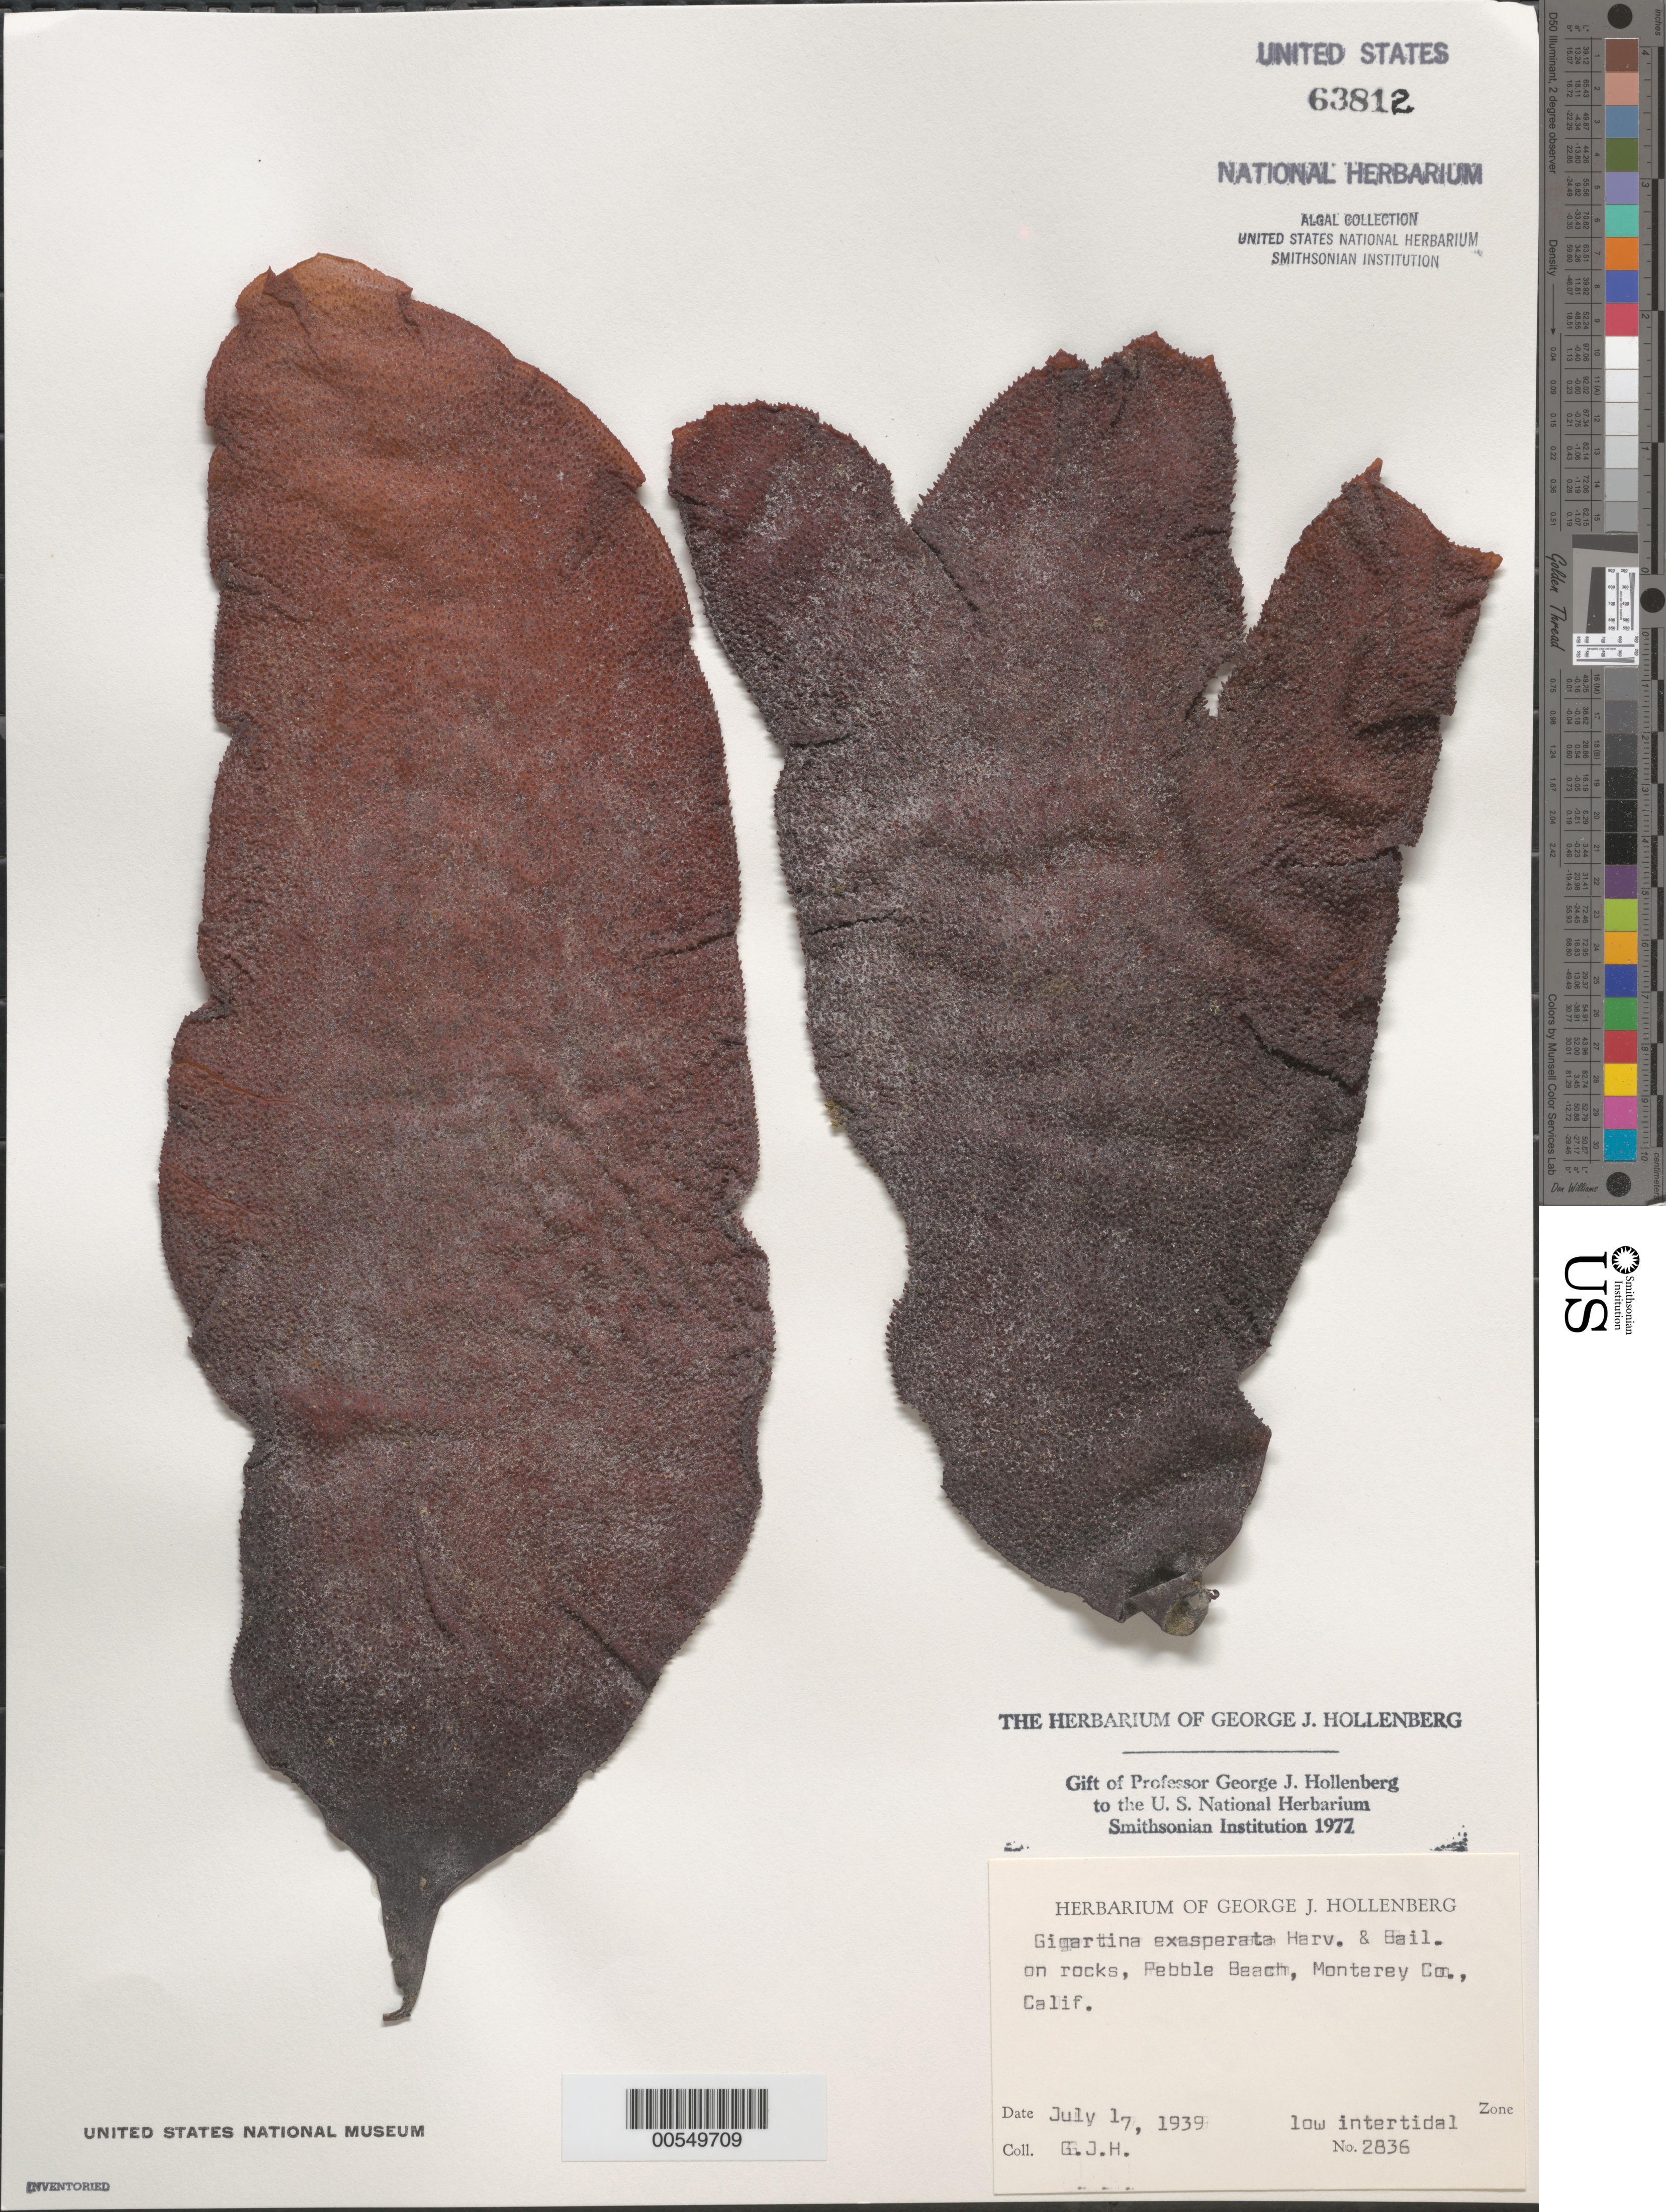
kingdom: Plantae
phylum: Rhodophyta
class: Florideophyceae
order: Gigartinales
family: Gigartinaceae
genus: Chondracanthus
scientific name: Chondracanthus exasperatus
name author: (Harv. & J. Bailey) J.R. Hughey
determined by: Algae name updating Project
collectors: G. Hollenberg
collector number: GJH 2836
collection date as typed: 17 Jul 1939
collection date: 1939-07-17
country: United States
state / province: California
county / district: Monterey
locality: Pebble Beach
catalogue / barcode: US 63812